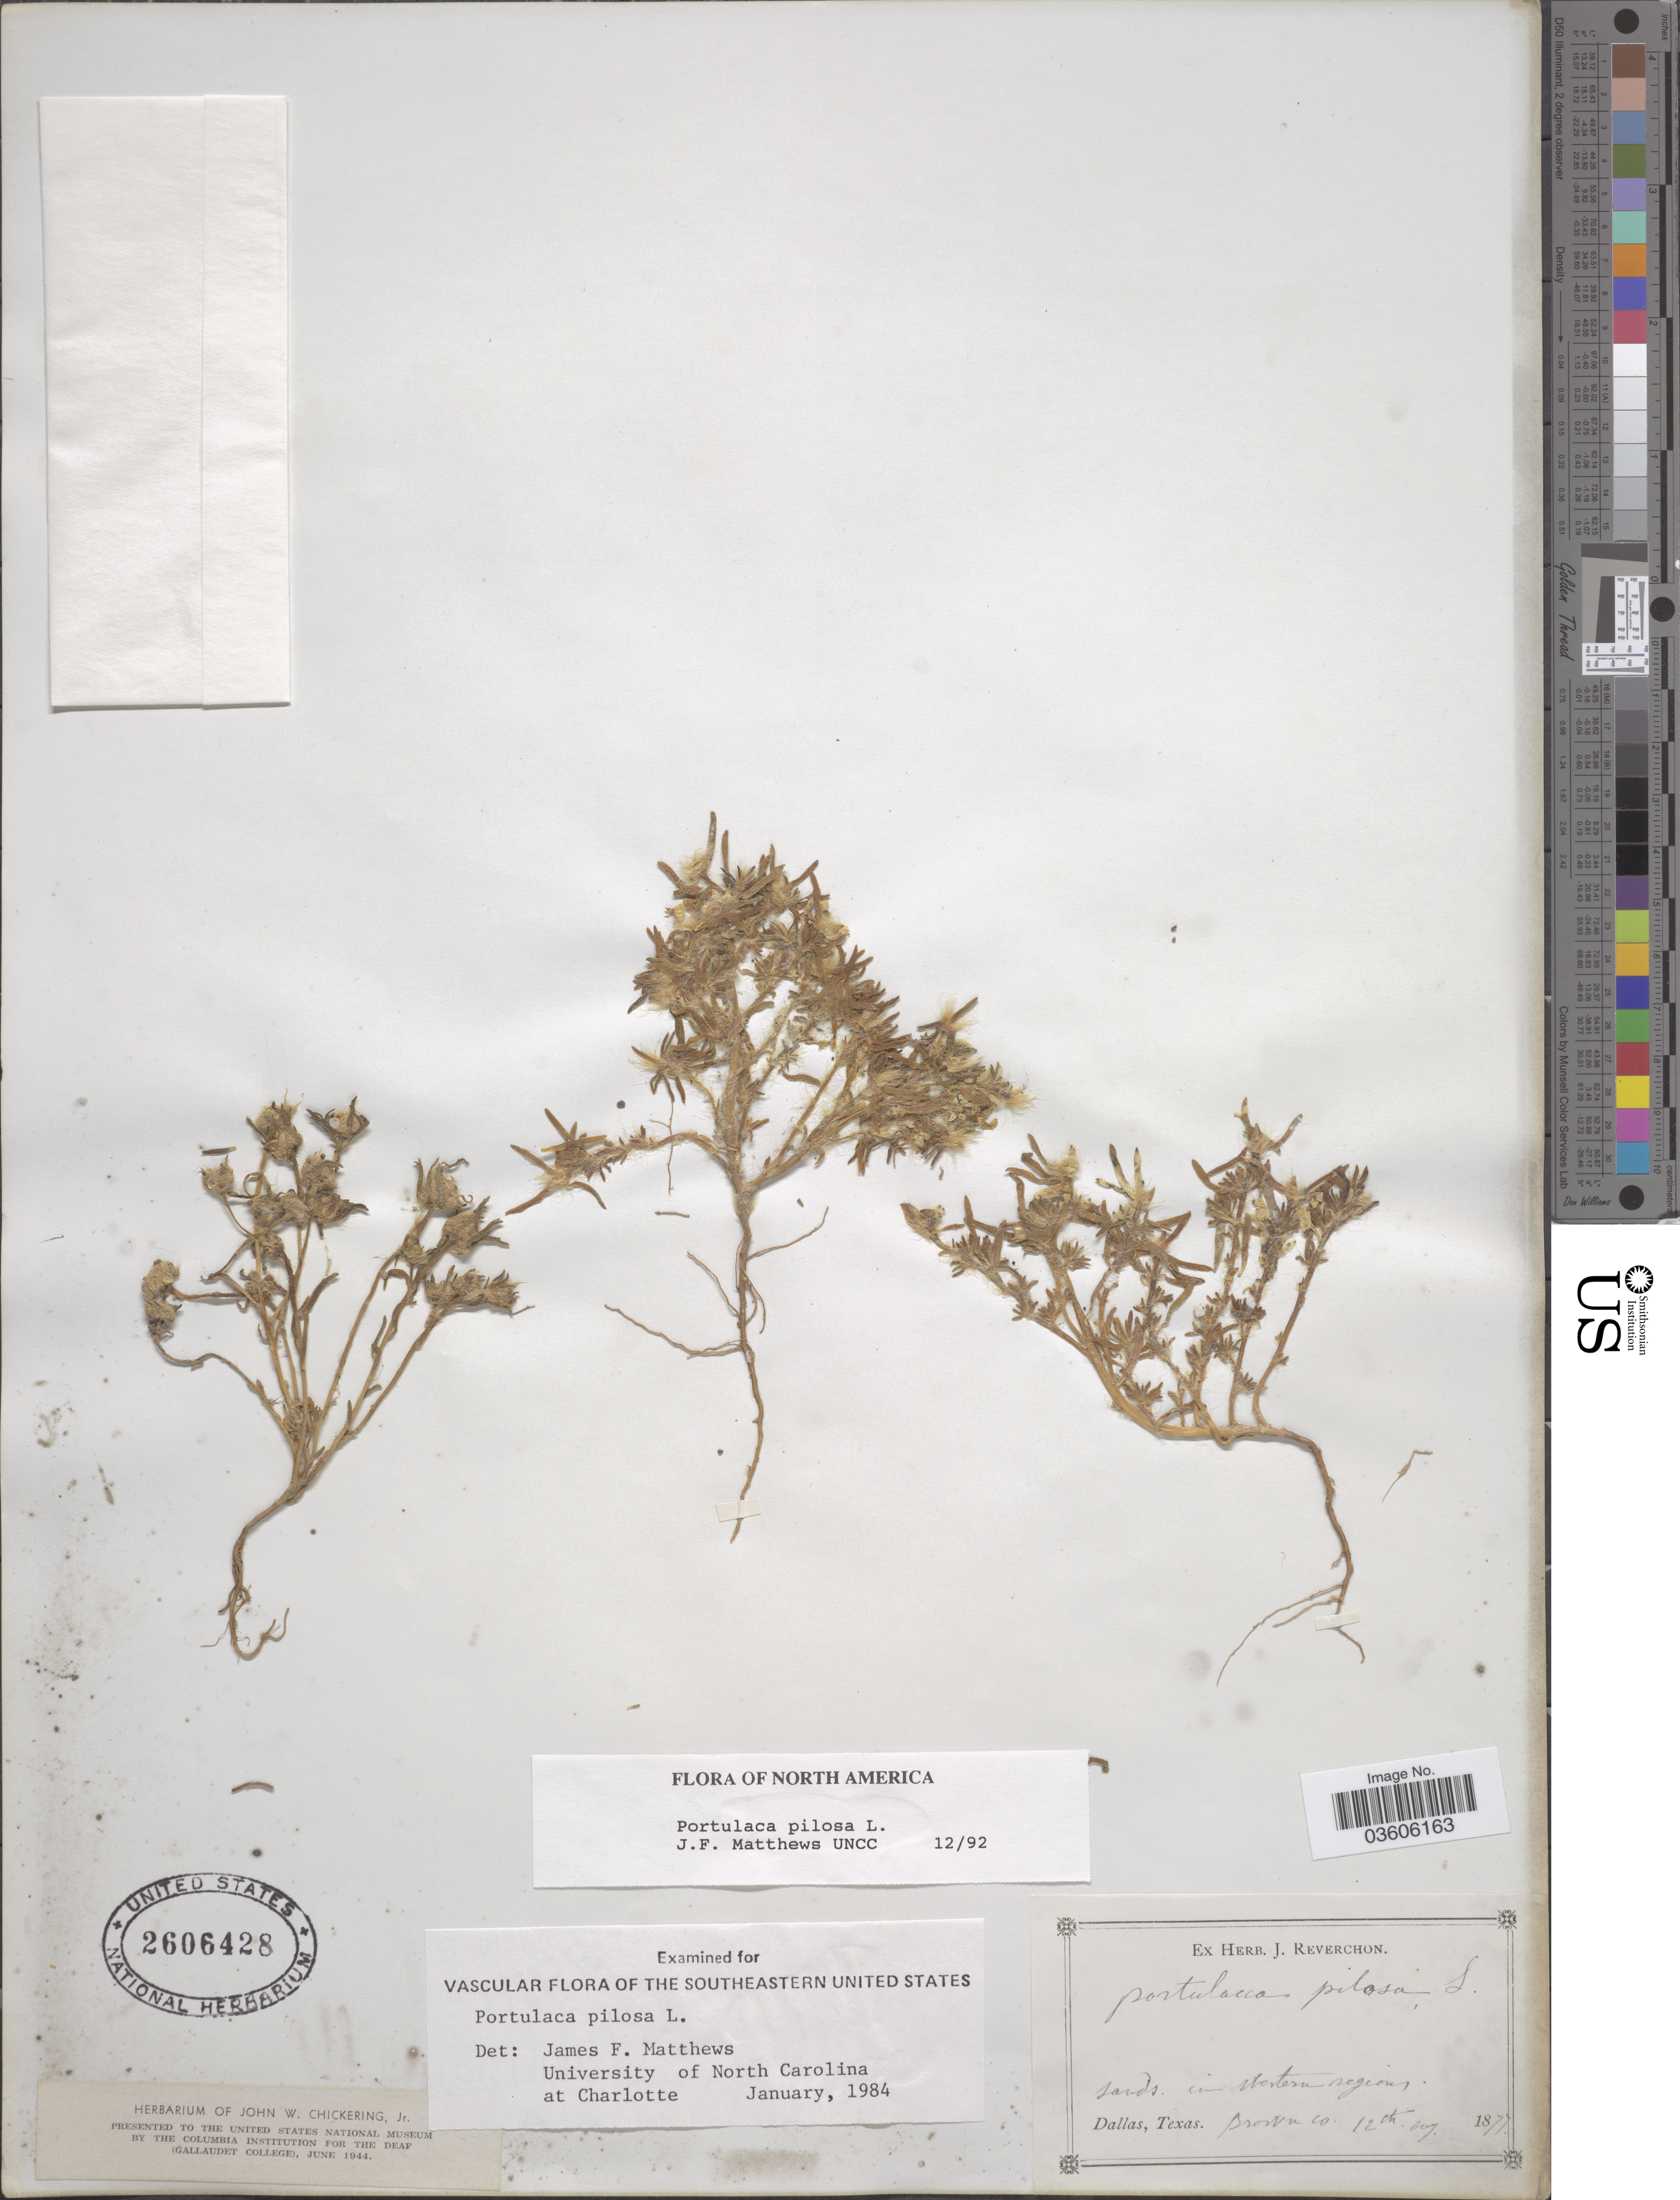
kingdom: Plantae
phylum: Tracheophyta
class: Magnoliopsida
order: Caryophyllales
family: Portulacaceae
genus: Portulaca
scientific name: Portulaca pilosa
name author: L.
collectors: ex herb. J. Reverchon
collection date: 1877-08-12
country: United States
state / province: Texas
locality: In Western regions. Dallas. Brown Co.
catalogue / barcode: US 2606428